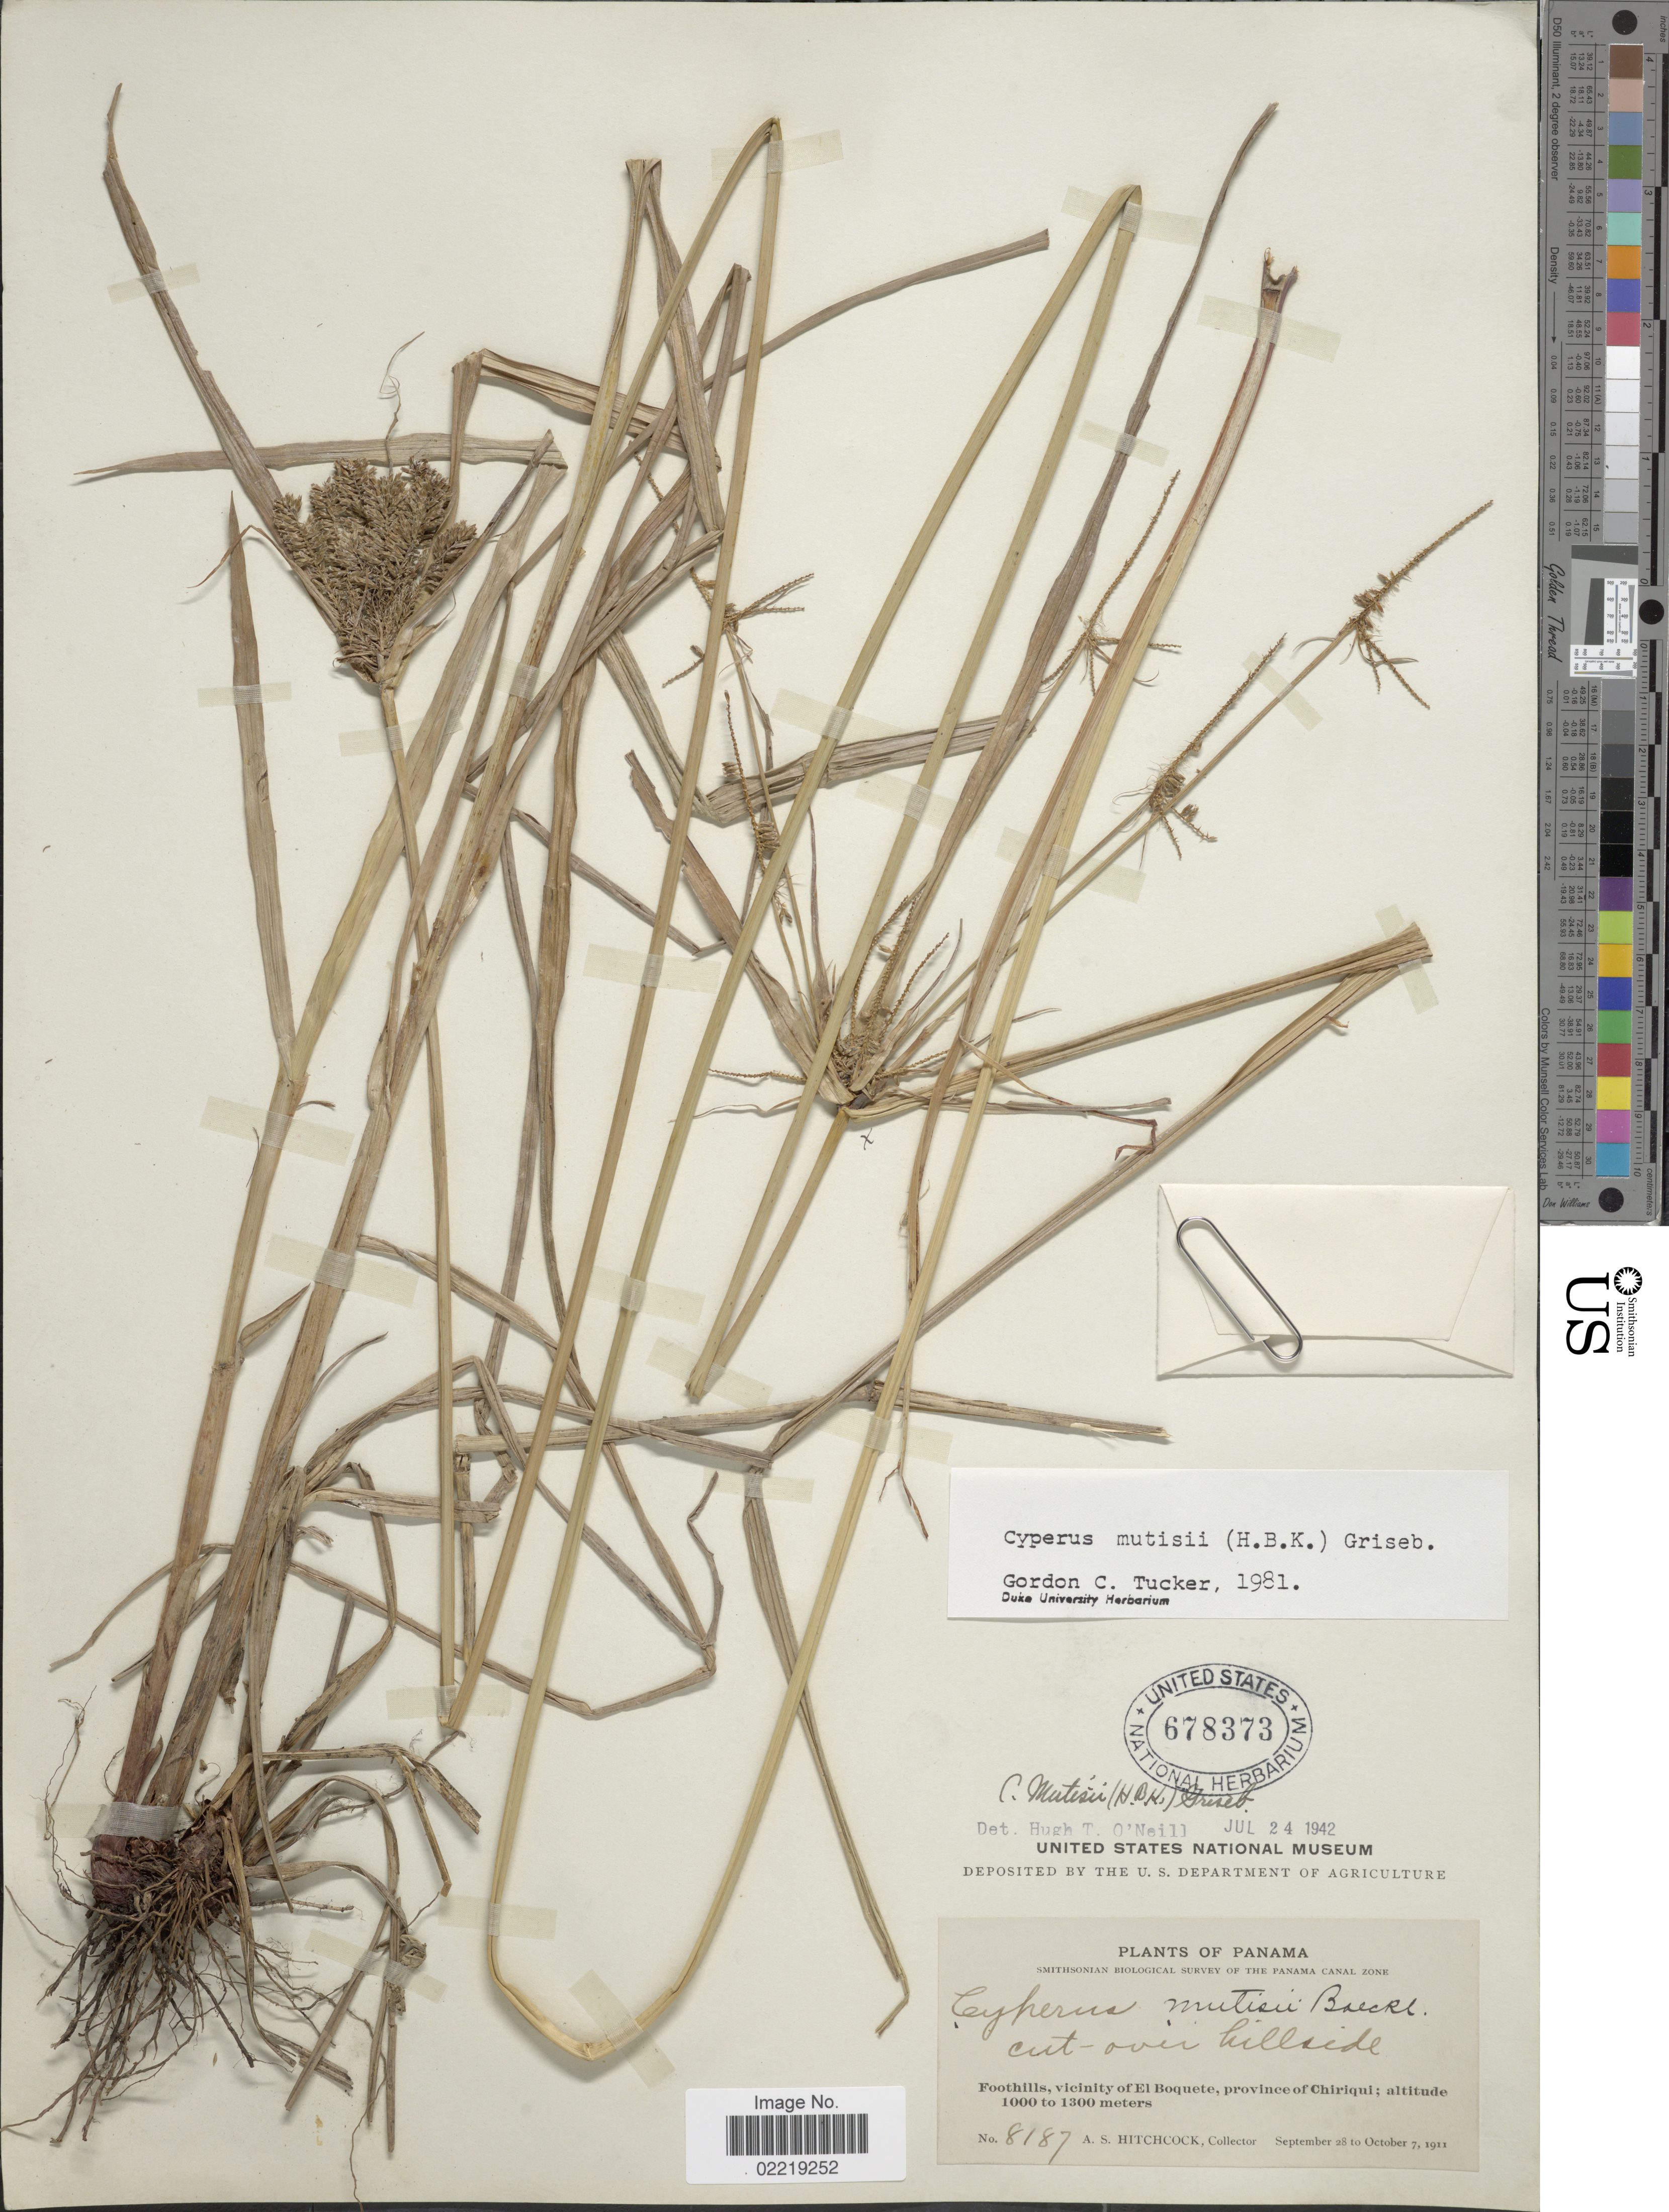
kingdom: Plantae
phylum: Tracheophyta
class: Liliopsida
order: Poales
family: Cyperaceae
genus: Cyperus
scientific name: Cyperus mutisii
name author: (Kunth) Andersson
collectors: A. S. Hitchcock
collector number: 8187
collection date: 1911-09-28/1911-10-07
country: Panama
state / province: Chiriqui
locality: Foothills, vicinity of El Boquete, province of Chiriqui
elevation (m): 1000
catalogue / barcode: US 678373